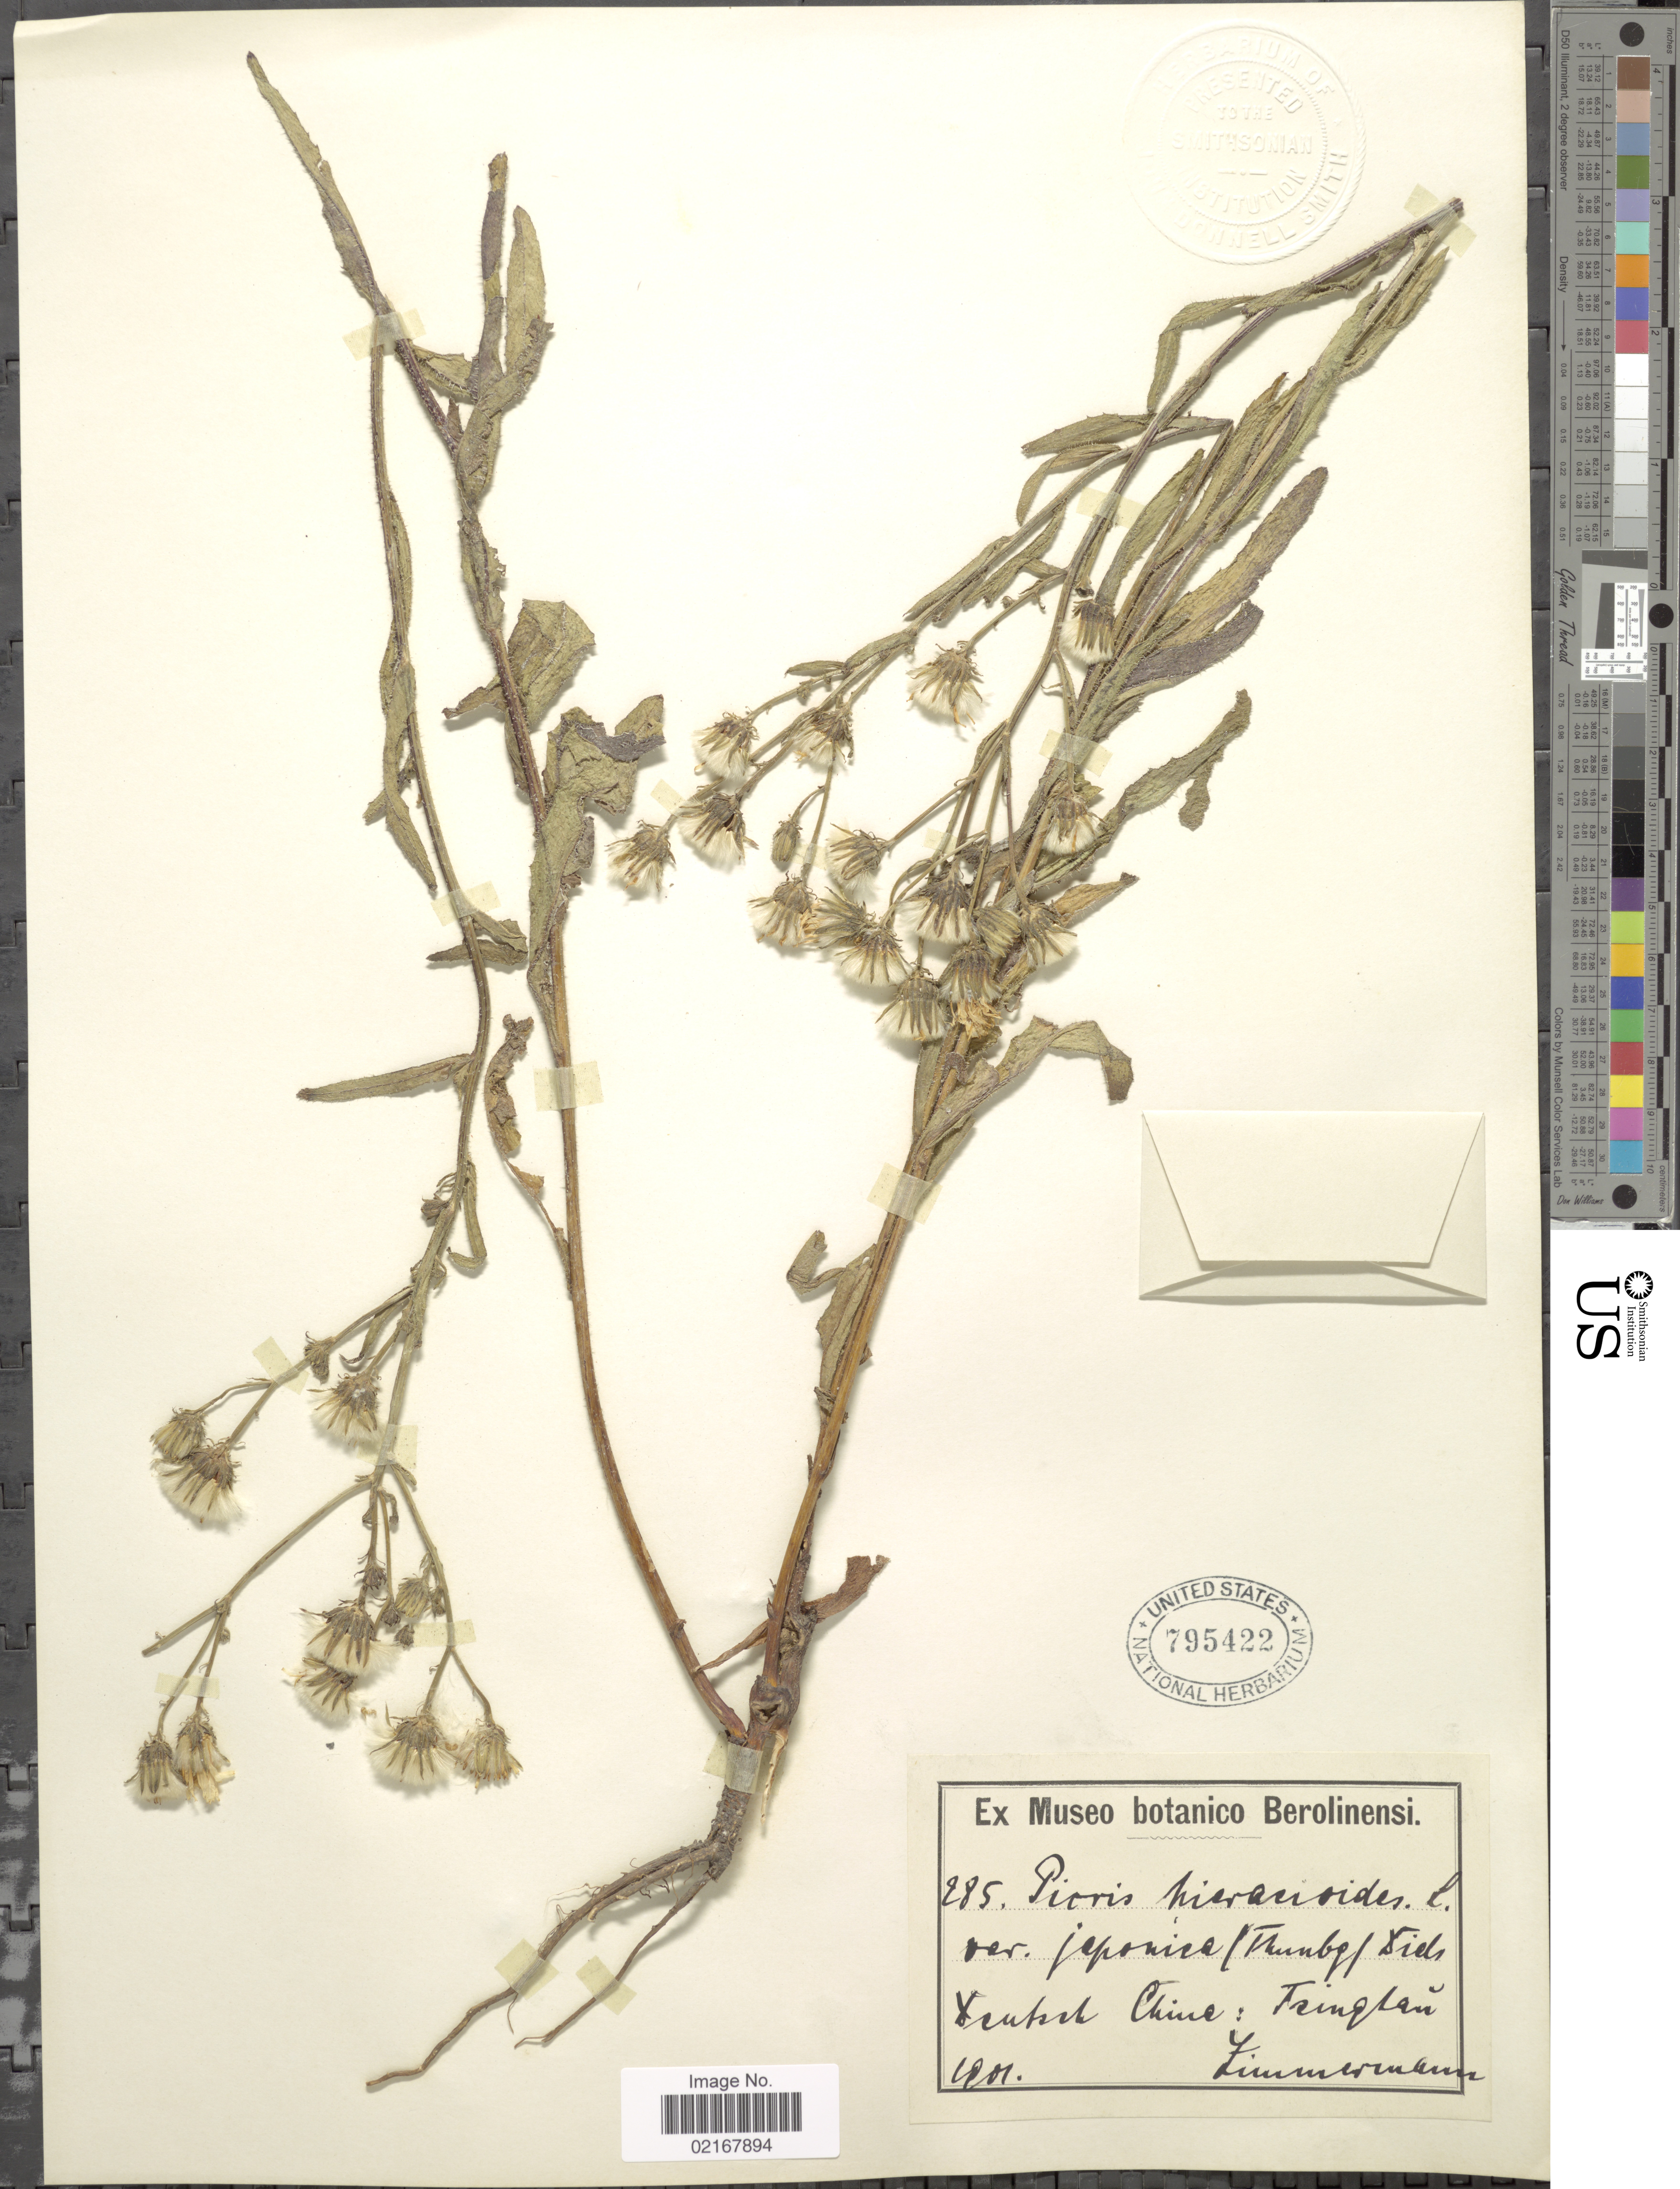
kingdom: Plantae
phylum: Tracheophyta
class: Magnoliopsida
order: Asterales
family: Asteraceae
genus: Picris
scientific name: Picris hieracioides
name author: L.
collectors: -. Zimmermann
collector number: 285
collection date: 1901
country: China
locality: Xeuhil Chine, Tsinglan [interpreted]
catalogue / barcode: US 795422